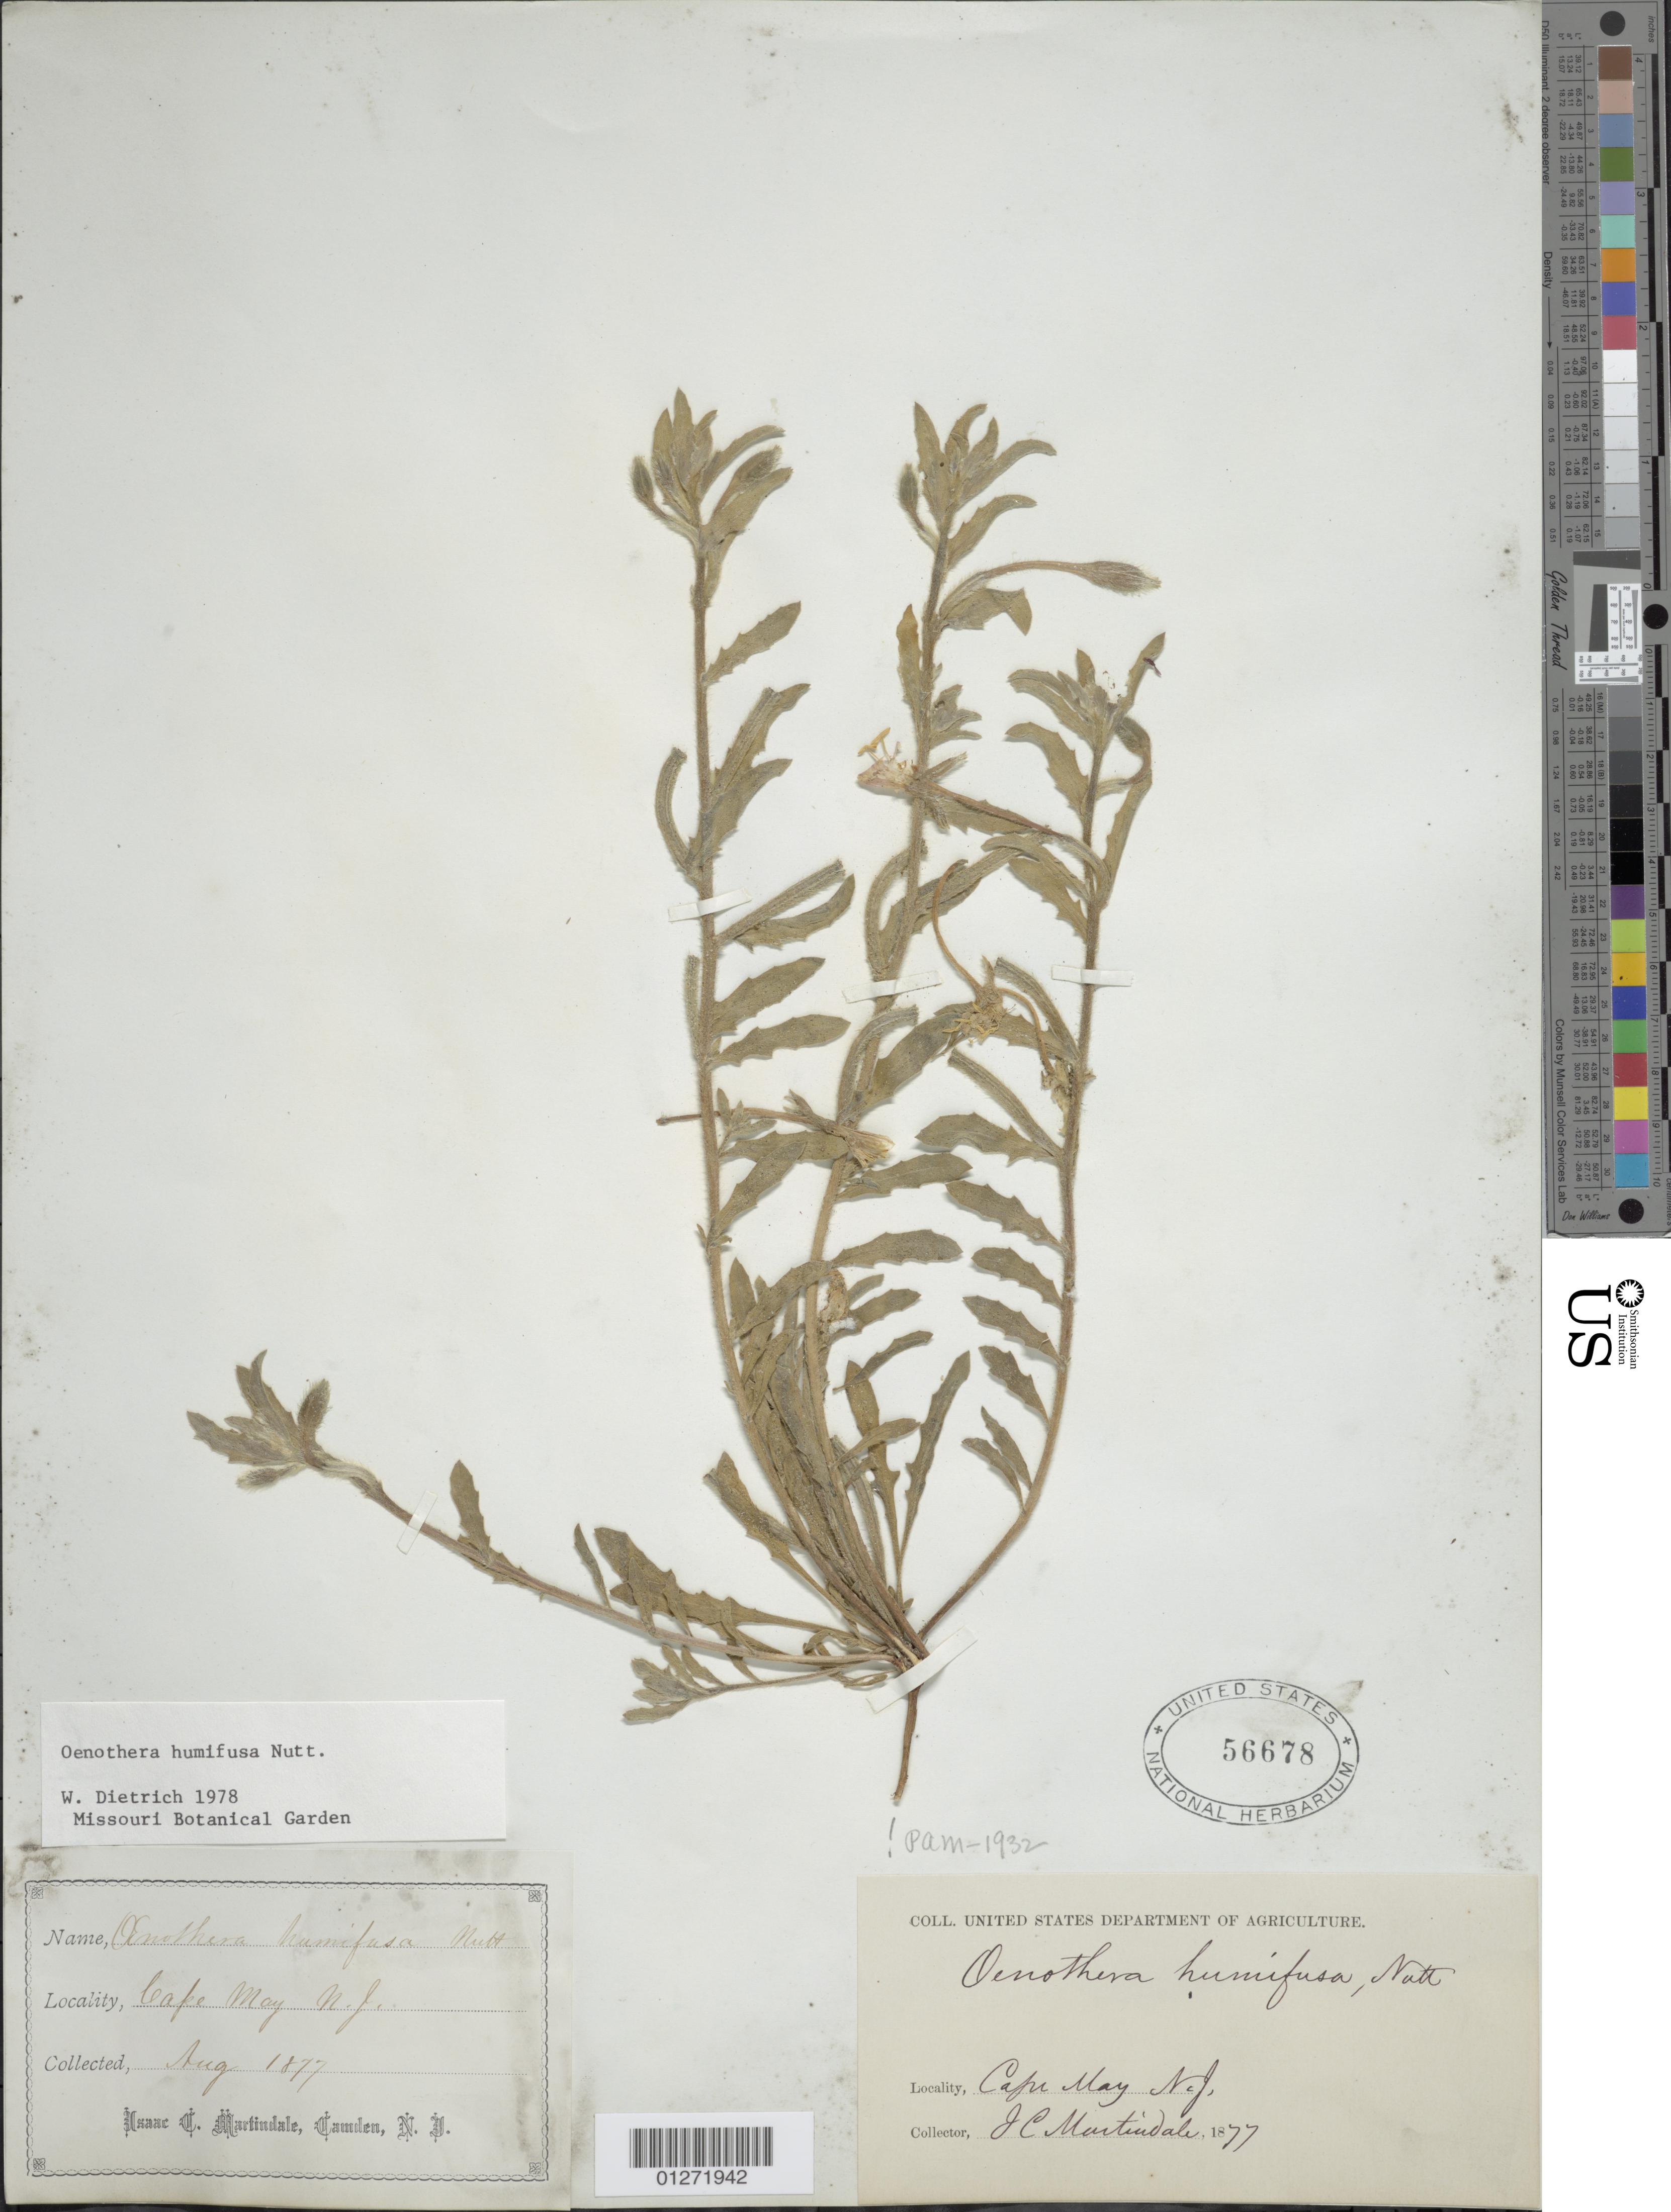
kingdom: Plantae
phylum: Tracheophyta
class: Magnoliopsida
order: Myrtales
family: Onagraceae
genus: Oenothera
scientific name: Oenothera humifusa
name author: Nutt.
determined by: Dietrich, W.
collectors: I. C. Martindale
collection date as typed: Jul 1877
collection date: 1877-07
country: United States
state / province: New Jersey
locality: Cape May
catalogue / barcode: US 56678